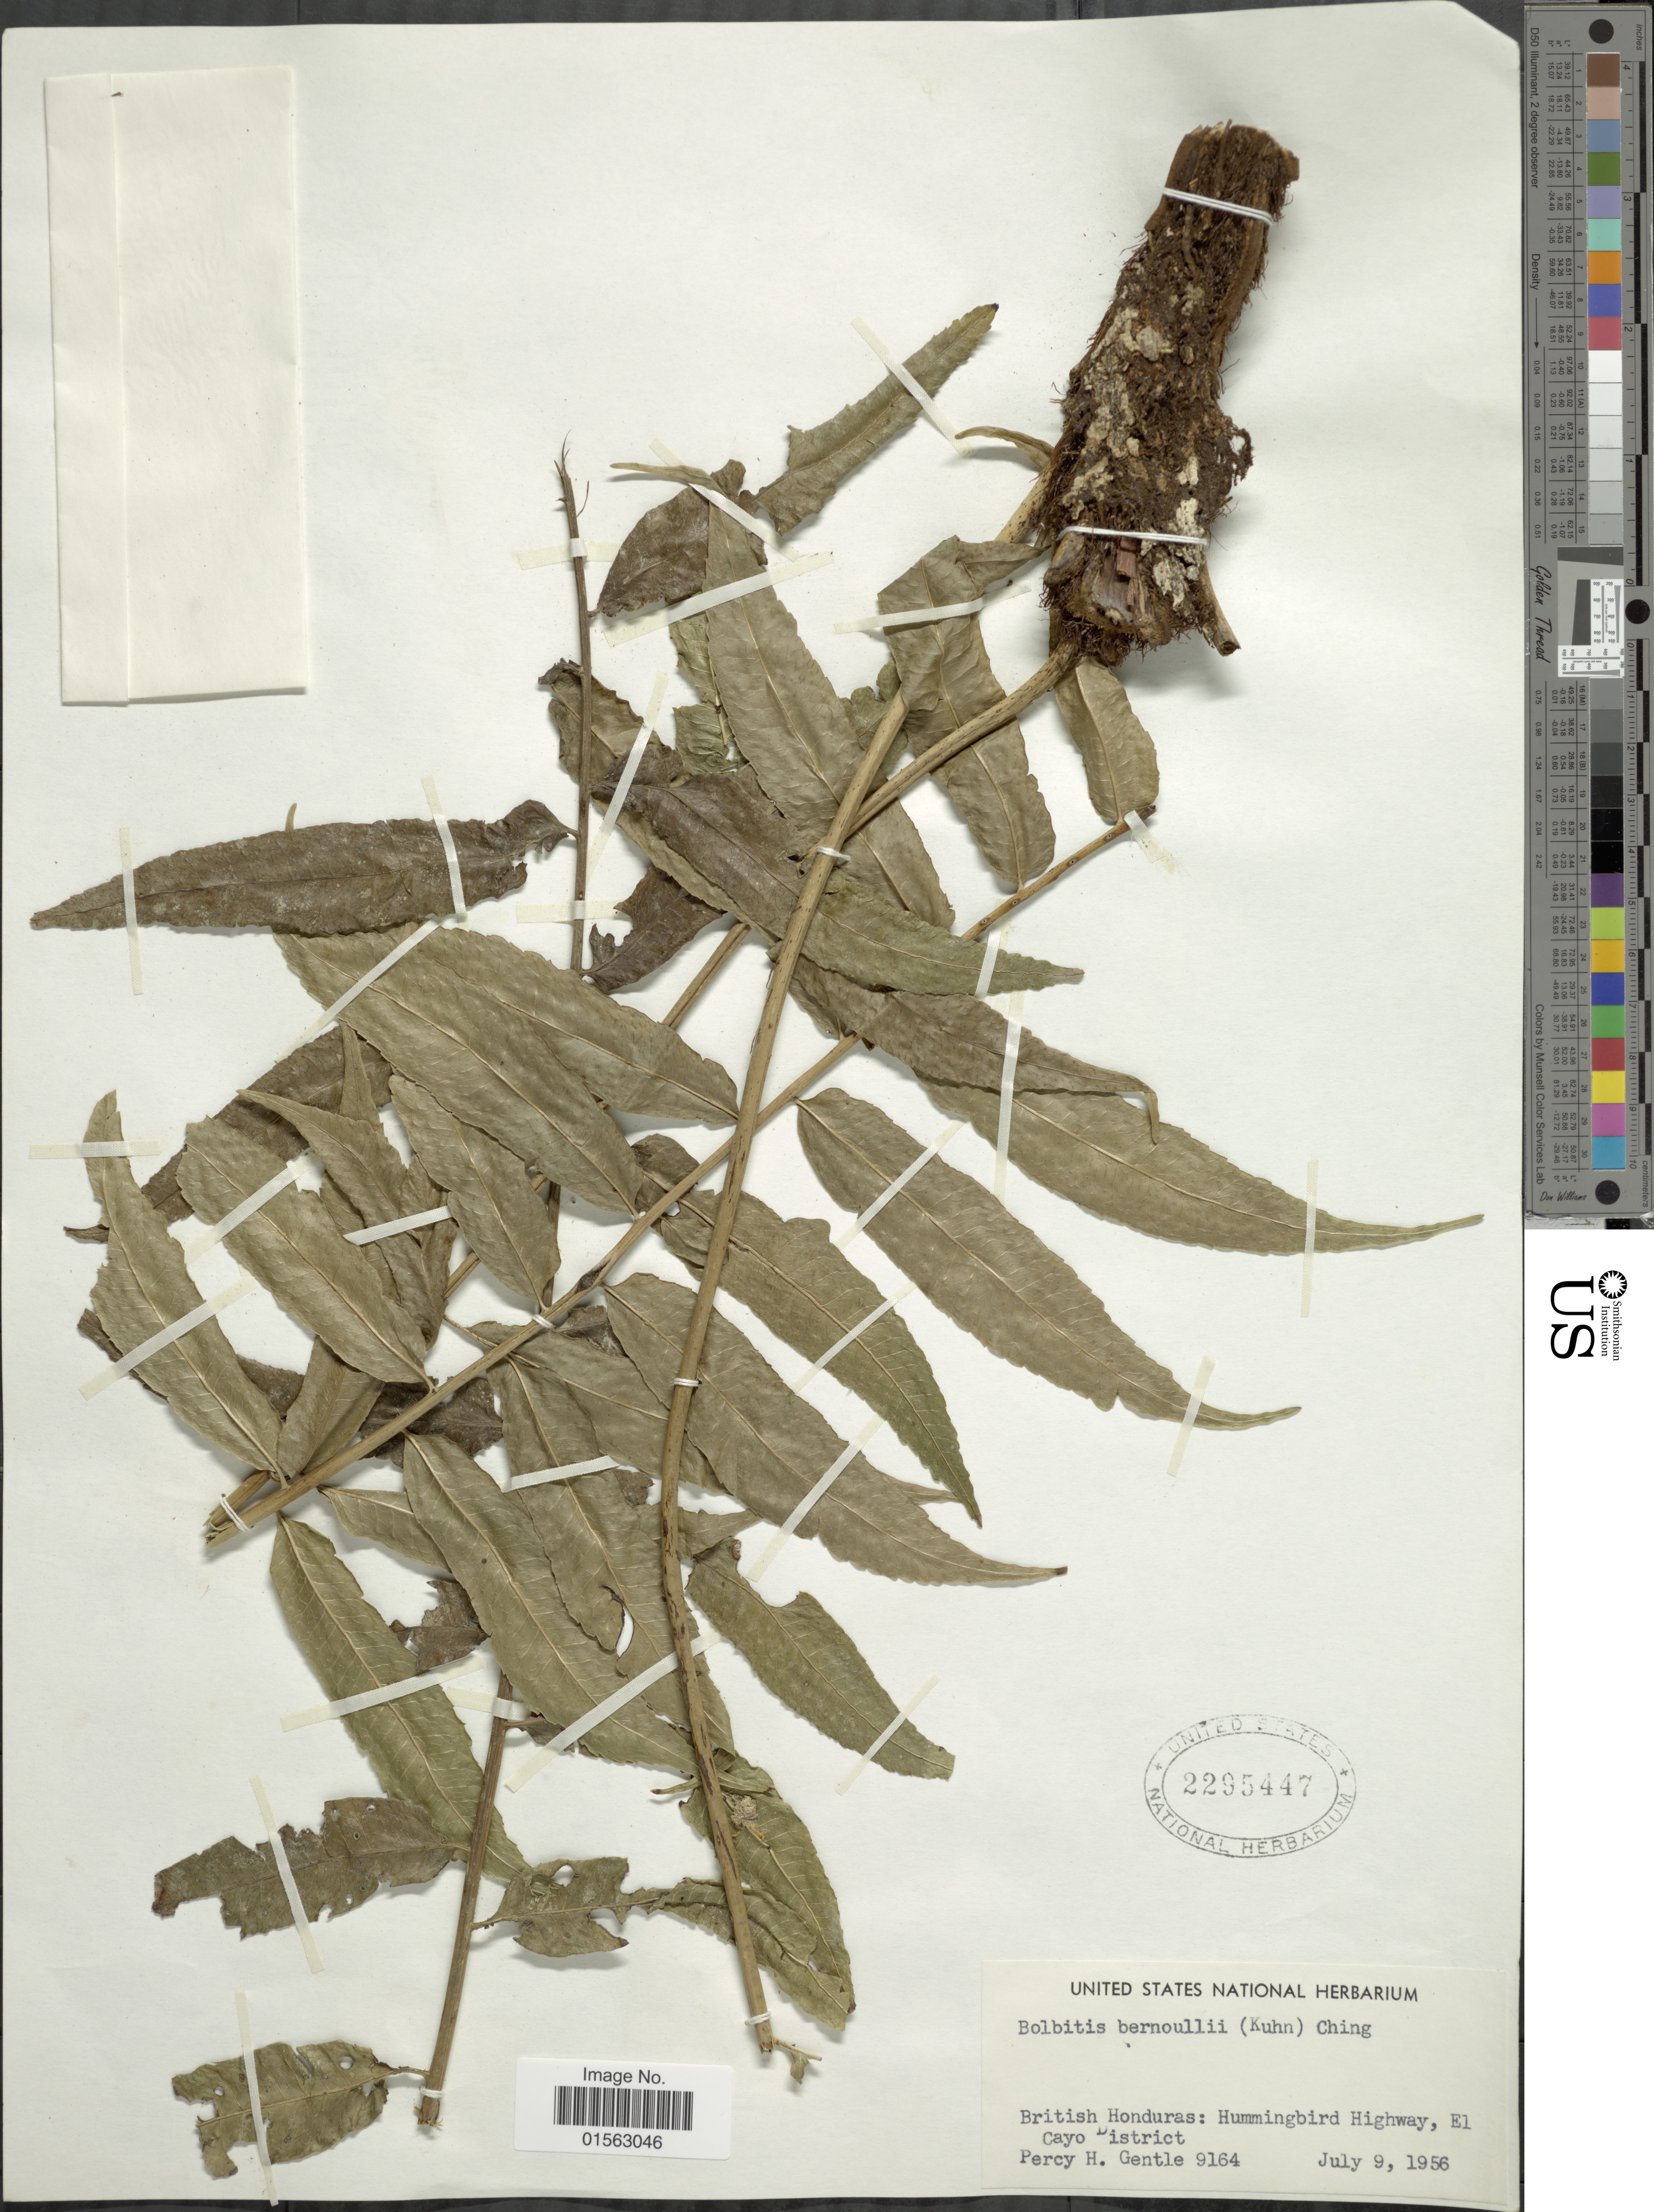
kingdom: Plantae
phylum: Tracheophyta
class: Polypodiopsida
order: Polypodiales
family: Dryopteridaceae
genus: Mickelia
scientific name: Mickelia bernoullii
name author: (Kuhn ex Christ) R.C. Moran et al.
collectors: P. H. Gentle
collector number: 9164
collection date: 1956-07-09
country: Belize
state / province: Cayo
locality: British Honduras: Hummingbird Highway, El Cayo Disitrict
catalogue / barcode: US 2295447